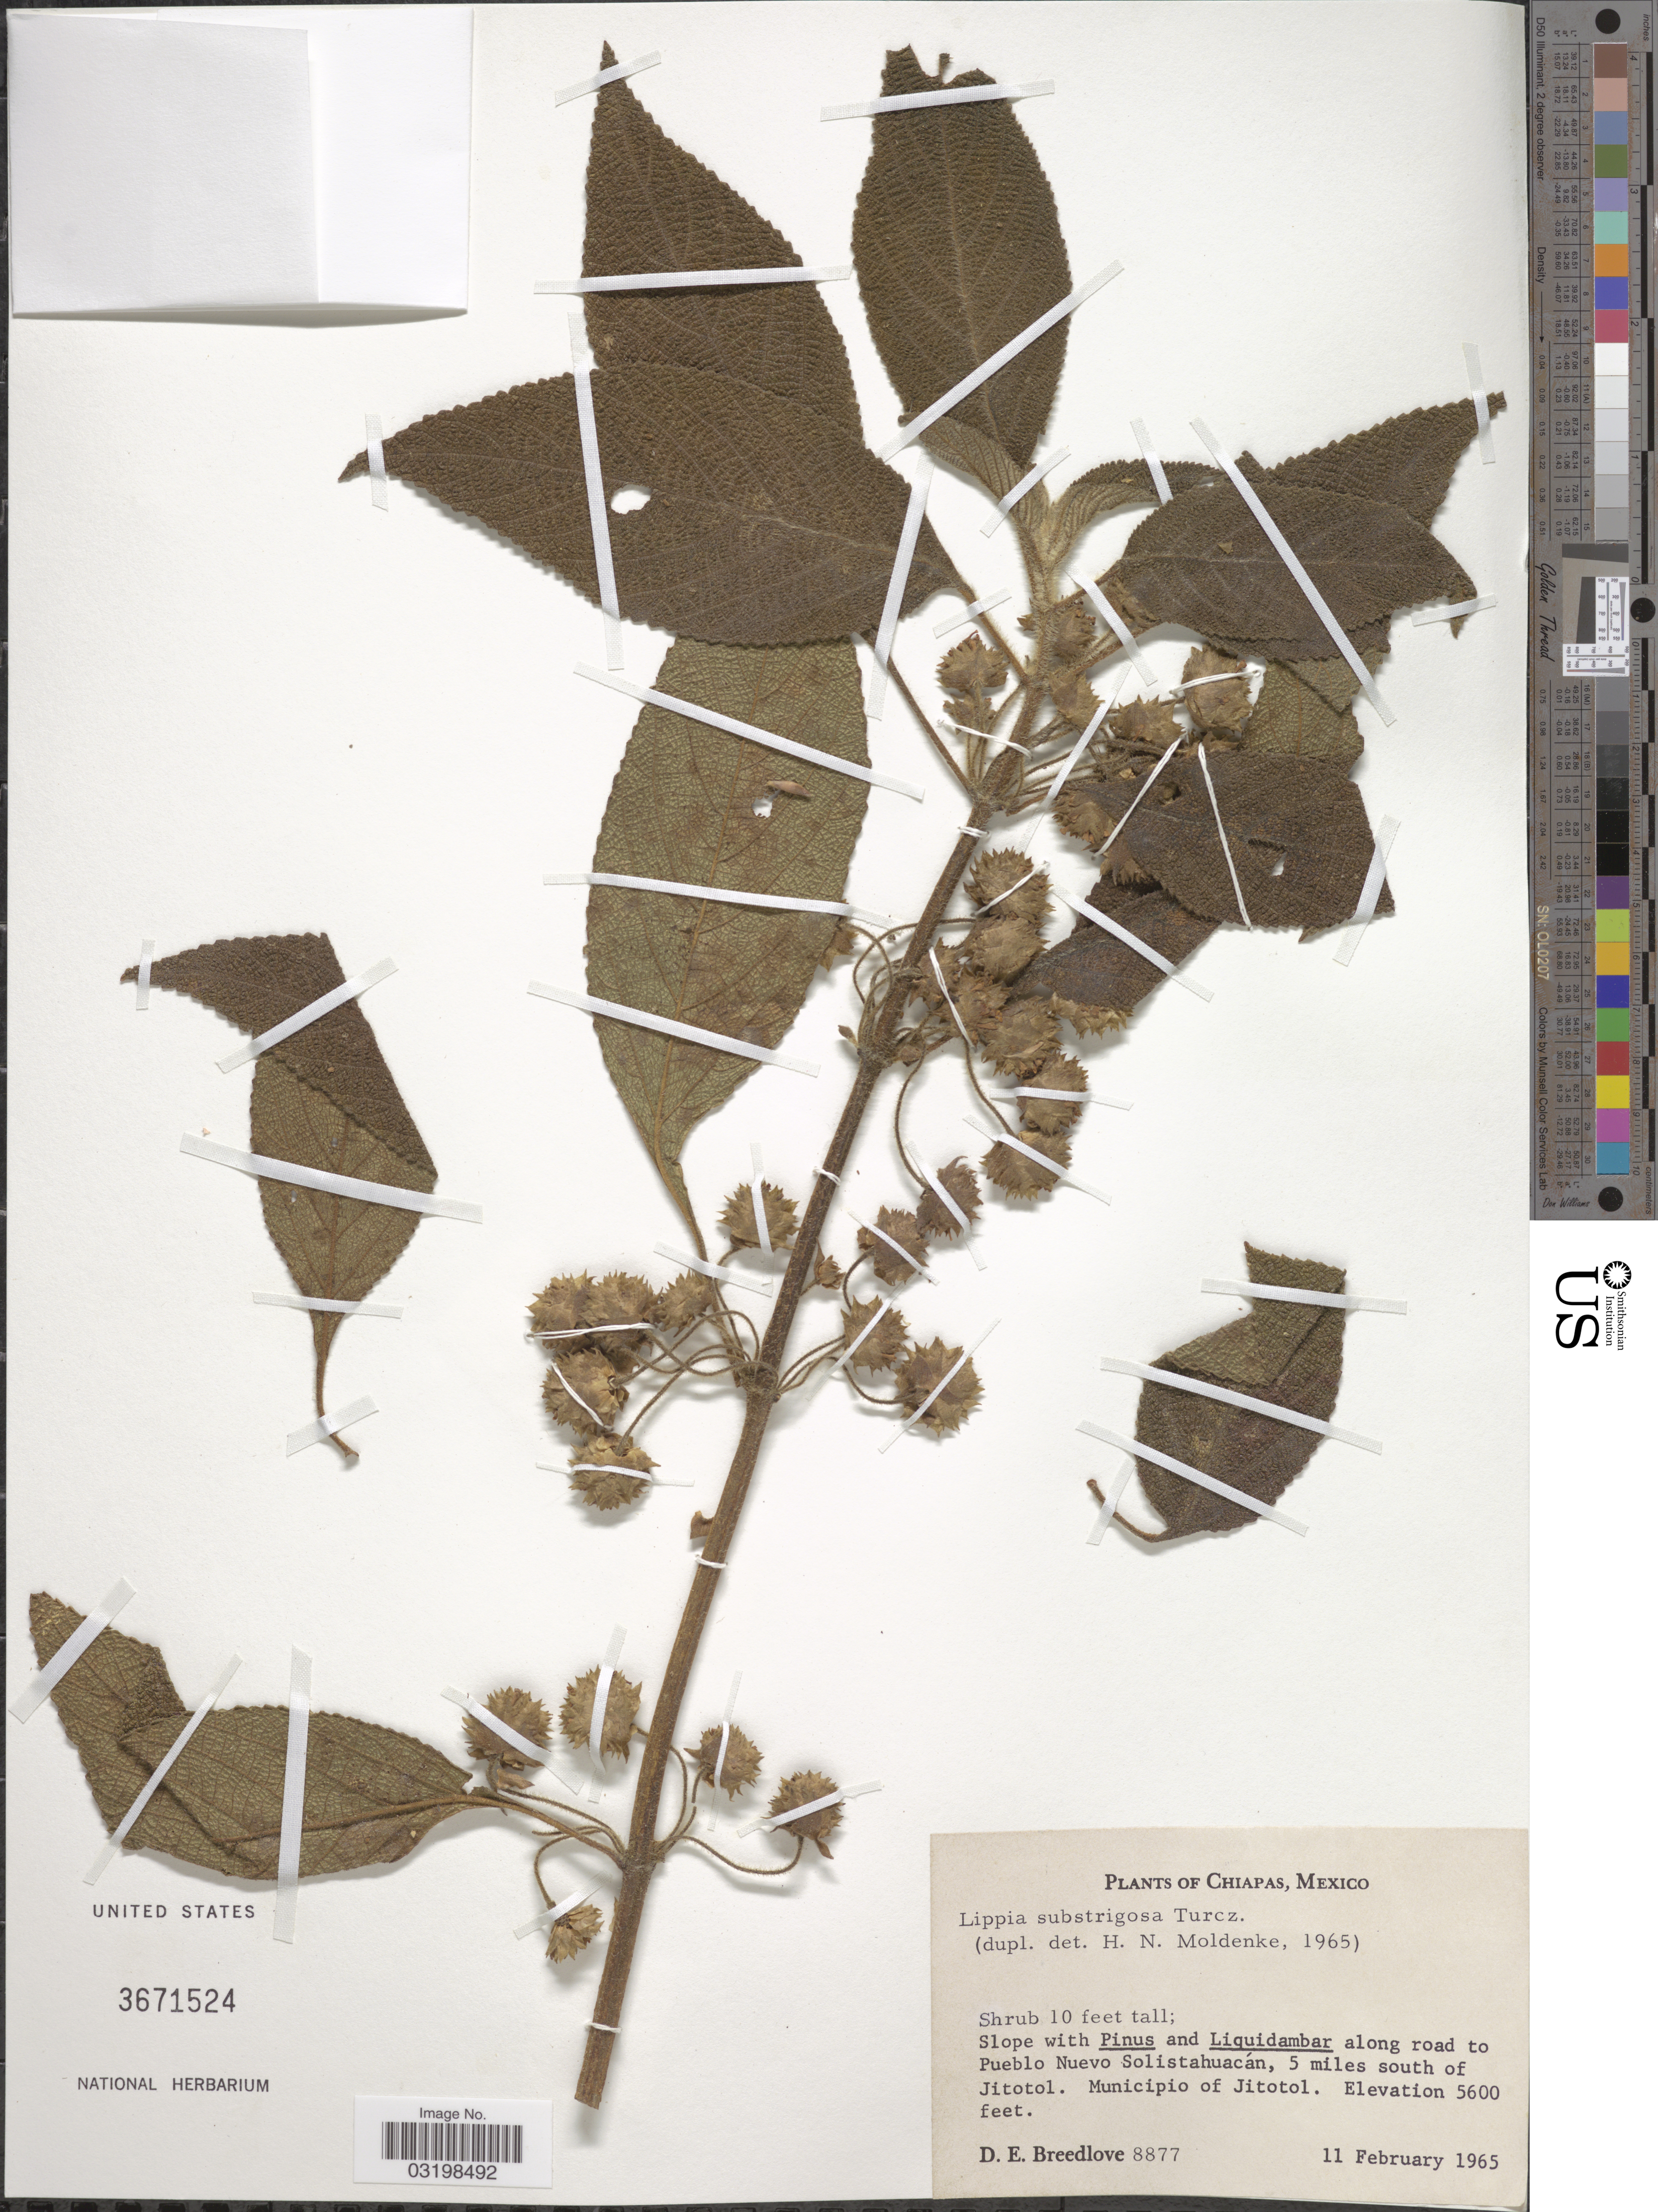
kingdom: Plantae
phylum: Tracheophyta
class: Magnoliopsida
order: Lamiales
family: Verbenaceae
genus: Lippia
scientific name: Lippia umbellata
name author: Cav.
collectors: D. E. Breedlove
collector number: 8877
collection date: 1965-02-11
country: Mexico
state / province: Chiapas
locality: Along road to Pueblo Nuevo Solistahuacán, 5 miles south of Jitotol. Municipio of Jitotol.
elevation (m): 1707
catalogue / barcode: US 3671524